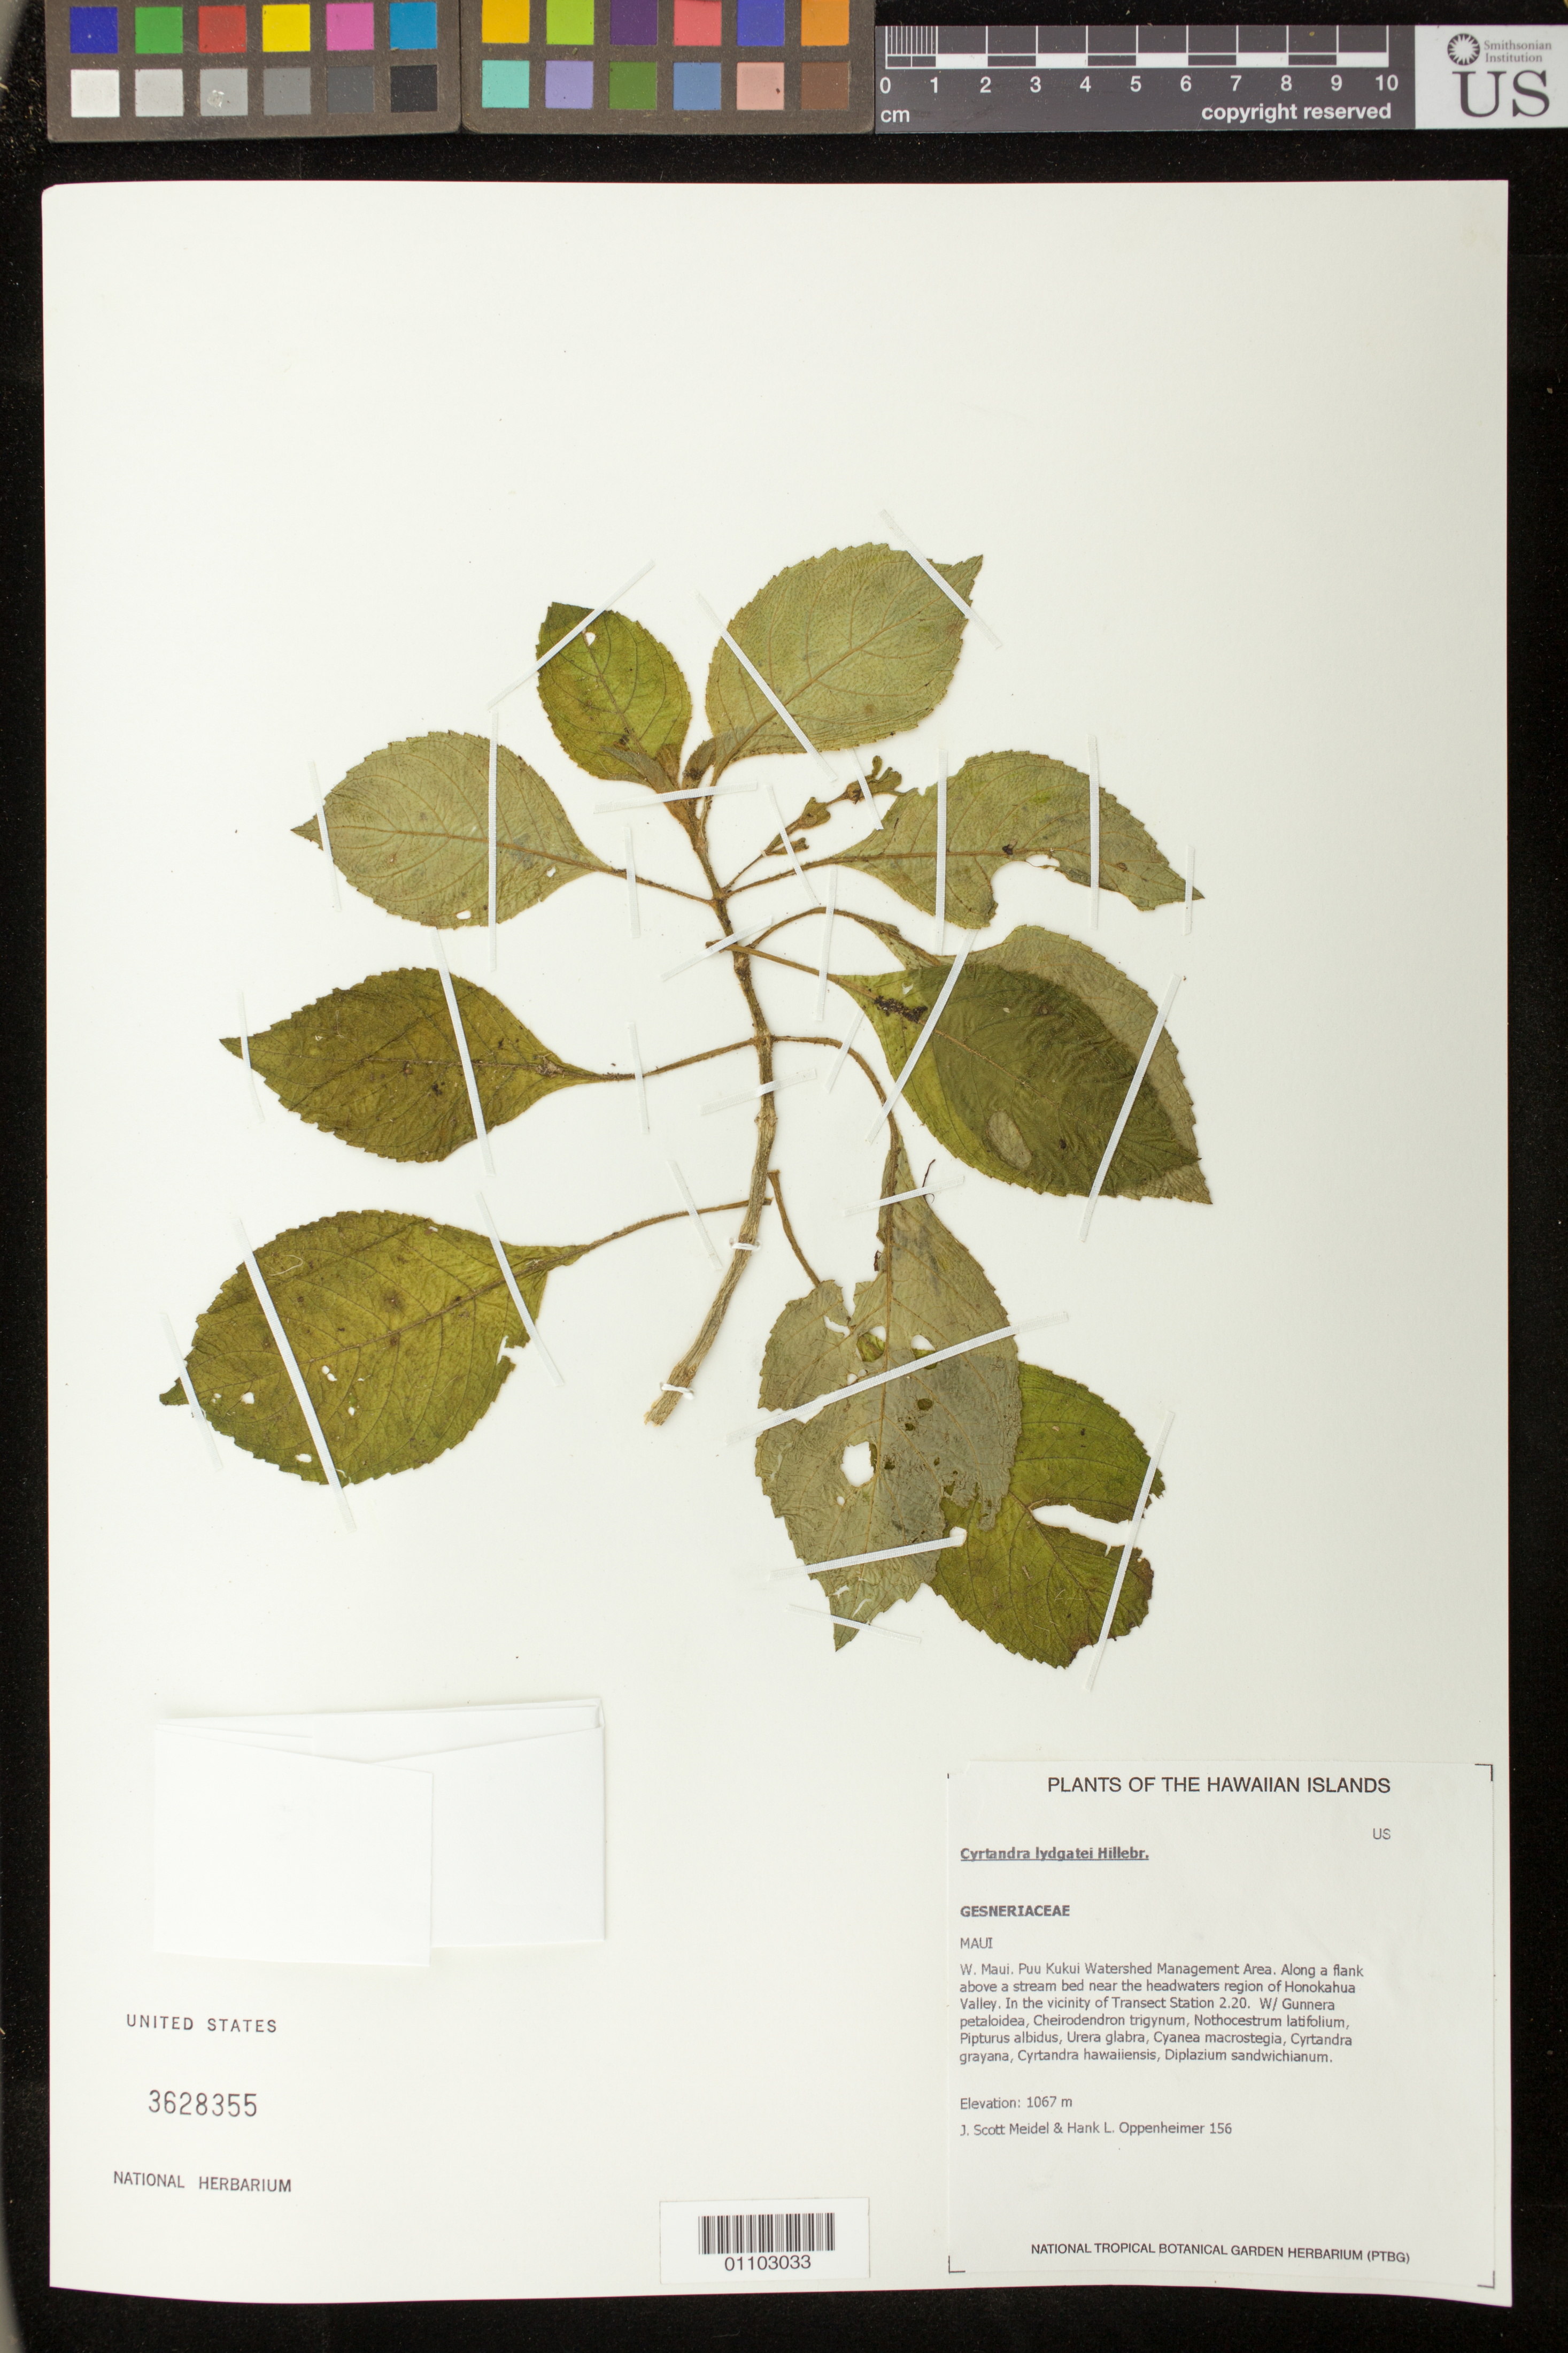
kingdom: Plantae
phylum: Tracheophyta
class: Magnoliopsida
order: Lamiales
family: Gesneriaceae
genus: Cyrtandra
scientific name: Cyrtandra lydgatei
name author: Hillebr.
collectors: S. Meidel & H. L. Oppenheimer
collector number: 156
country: United States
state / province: Hawaii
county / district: Maui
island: Maui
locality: W. Maui, Puu Kukui Watershed Management Area, near region of Honokahua Valley.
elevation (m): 1067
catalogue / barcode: US 3628355